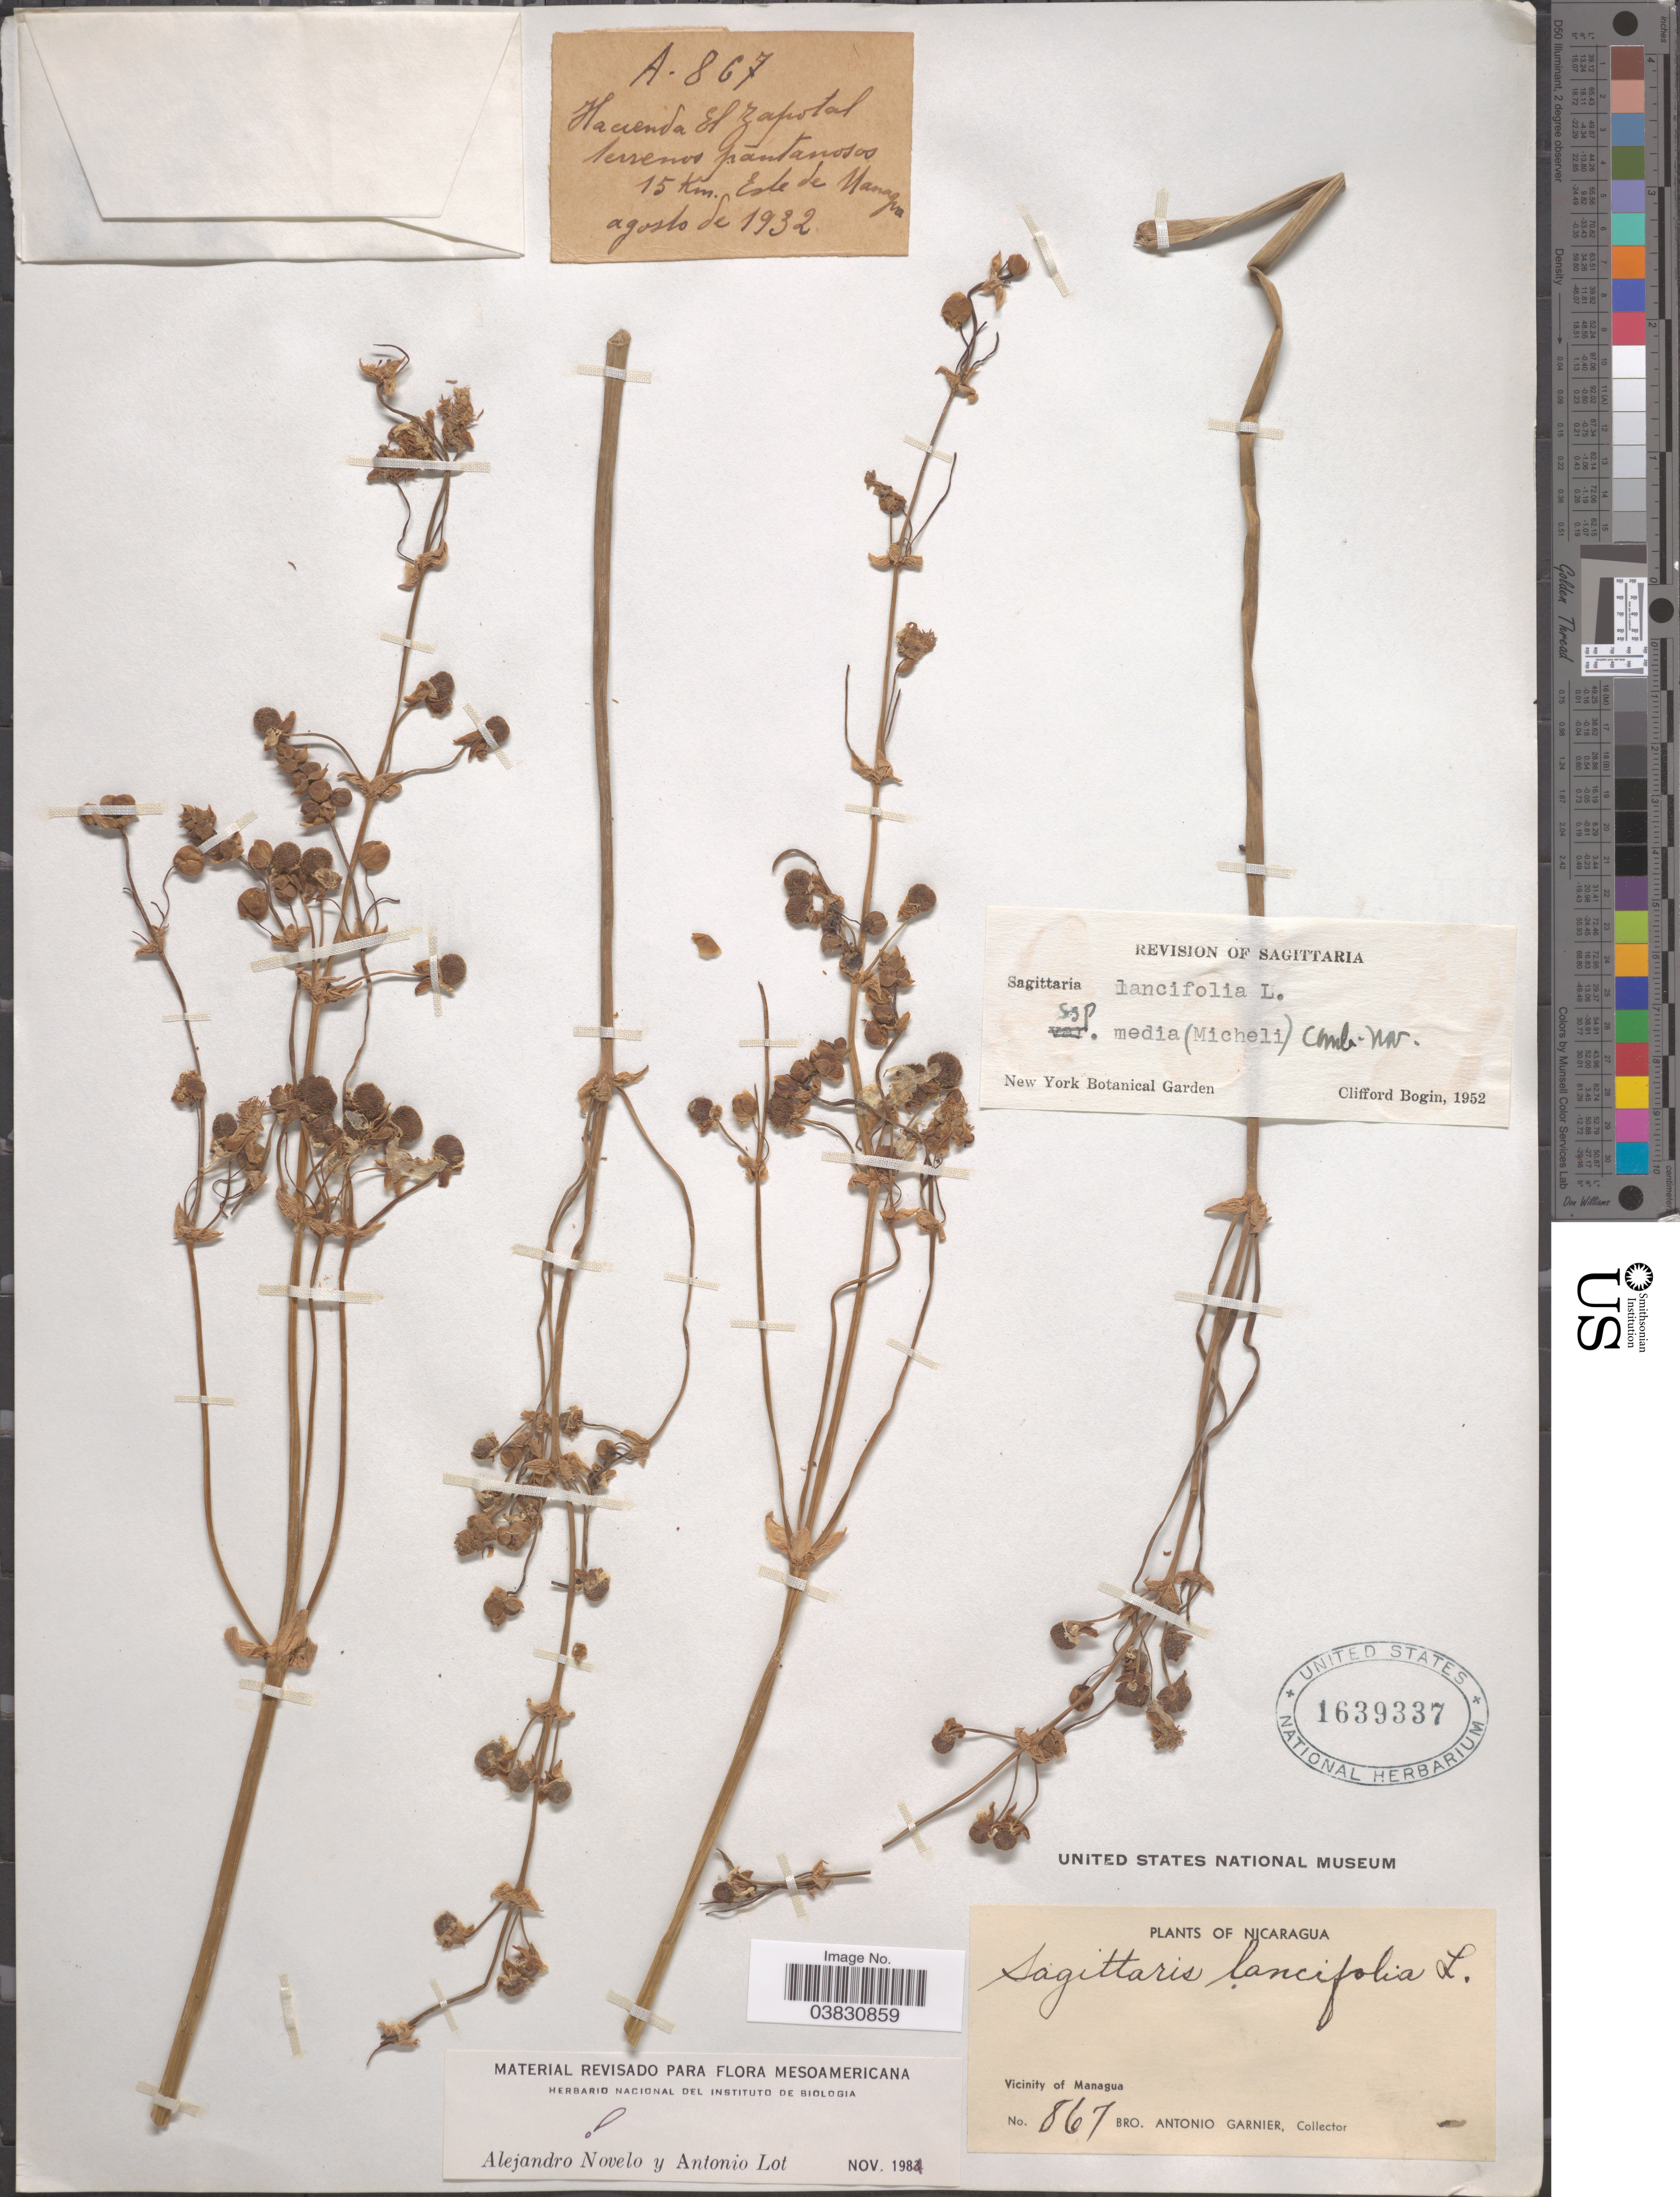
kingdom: Plantae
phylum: Tracheophyta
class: Liliopsida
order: Alismatales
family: Alismataceae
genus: Sagittaria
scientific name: Sagittaria lancifolia subsp. media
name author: (Micheli) Bogin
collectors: Bro. A. Garnier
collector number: A 867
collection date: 1932-08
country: Nicaragua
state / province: Managua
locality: Hacienda El Zapotal terrenos pantanosos. 15 Km. Este de Managua. Vicinity of Managua.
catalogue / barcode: US 1639337